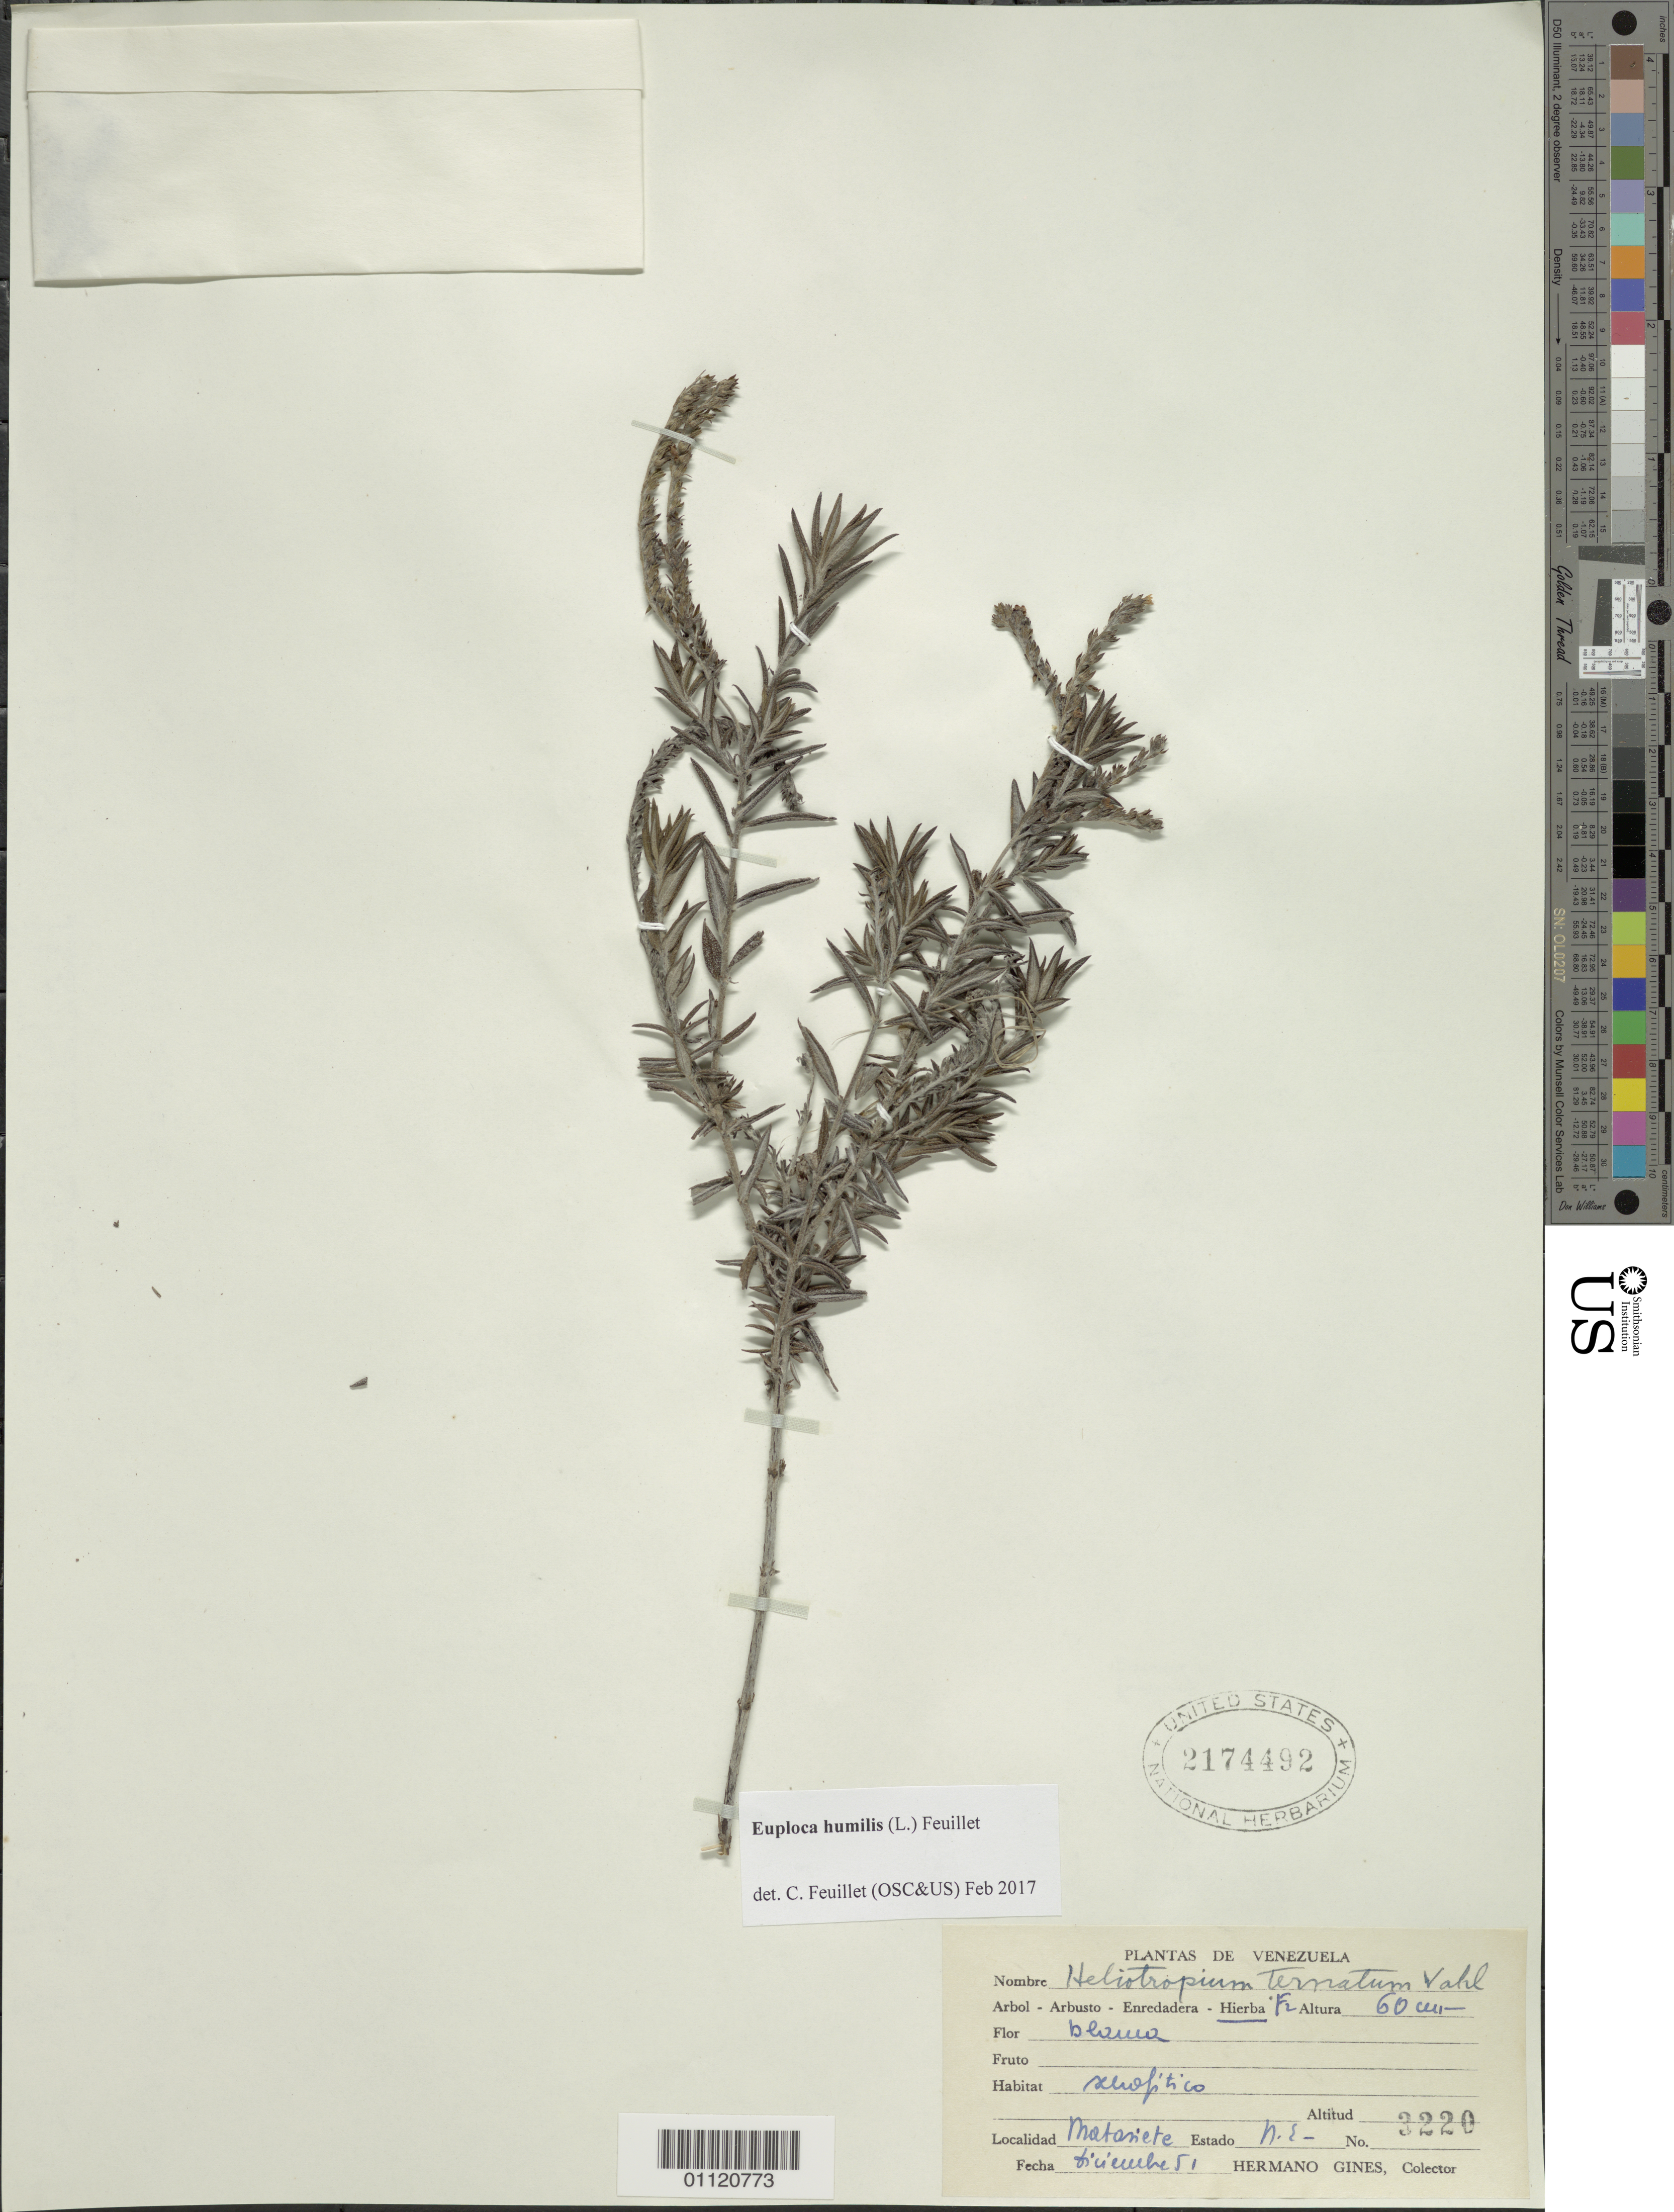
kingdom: Plantae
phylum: Tracheophyta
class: Magnoliopsida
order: Boraginales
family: Heliotropiaceae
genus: Heliotropium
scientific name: Heliotropium ternatum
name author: Vahl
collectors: Bro. Gines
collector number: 3220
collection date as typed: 01 Dec 1951 to 31 Dec 1951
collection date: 1951-12-01/1951-12-31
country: Venezuela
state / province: Nueva Esparta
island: Margarita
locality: Matasiete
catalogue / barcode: US 2174492